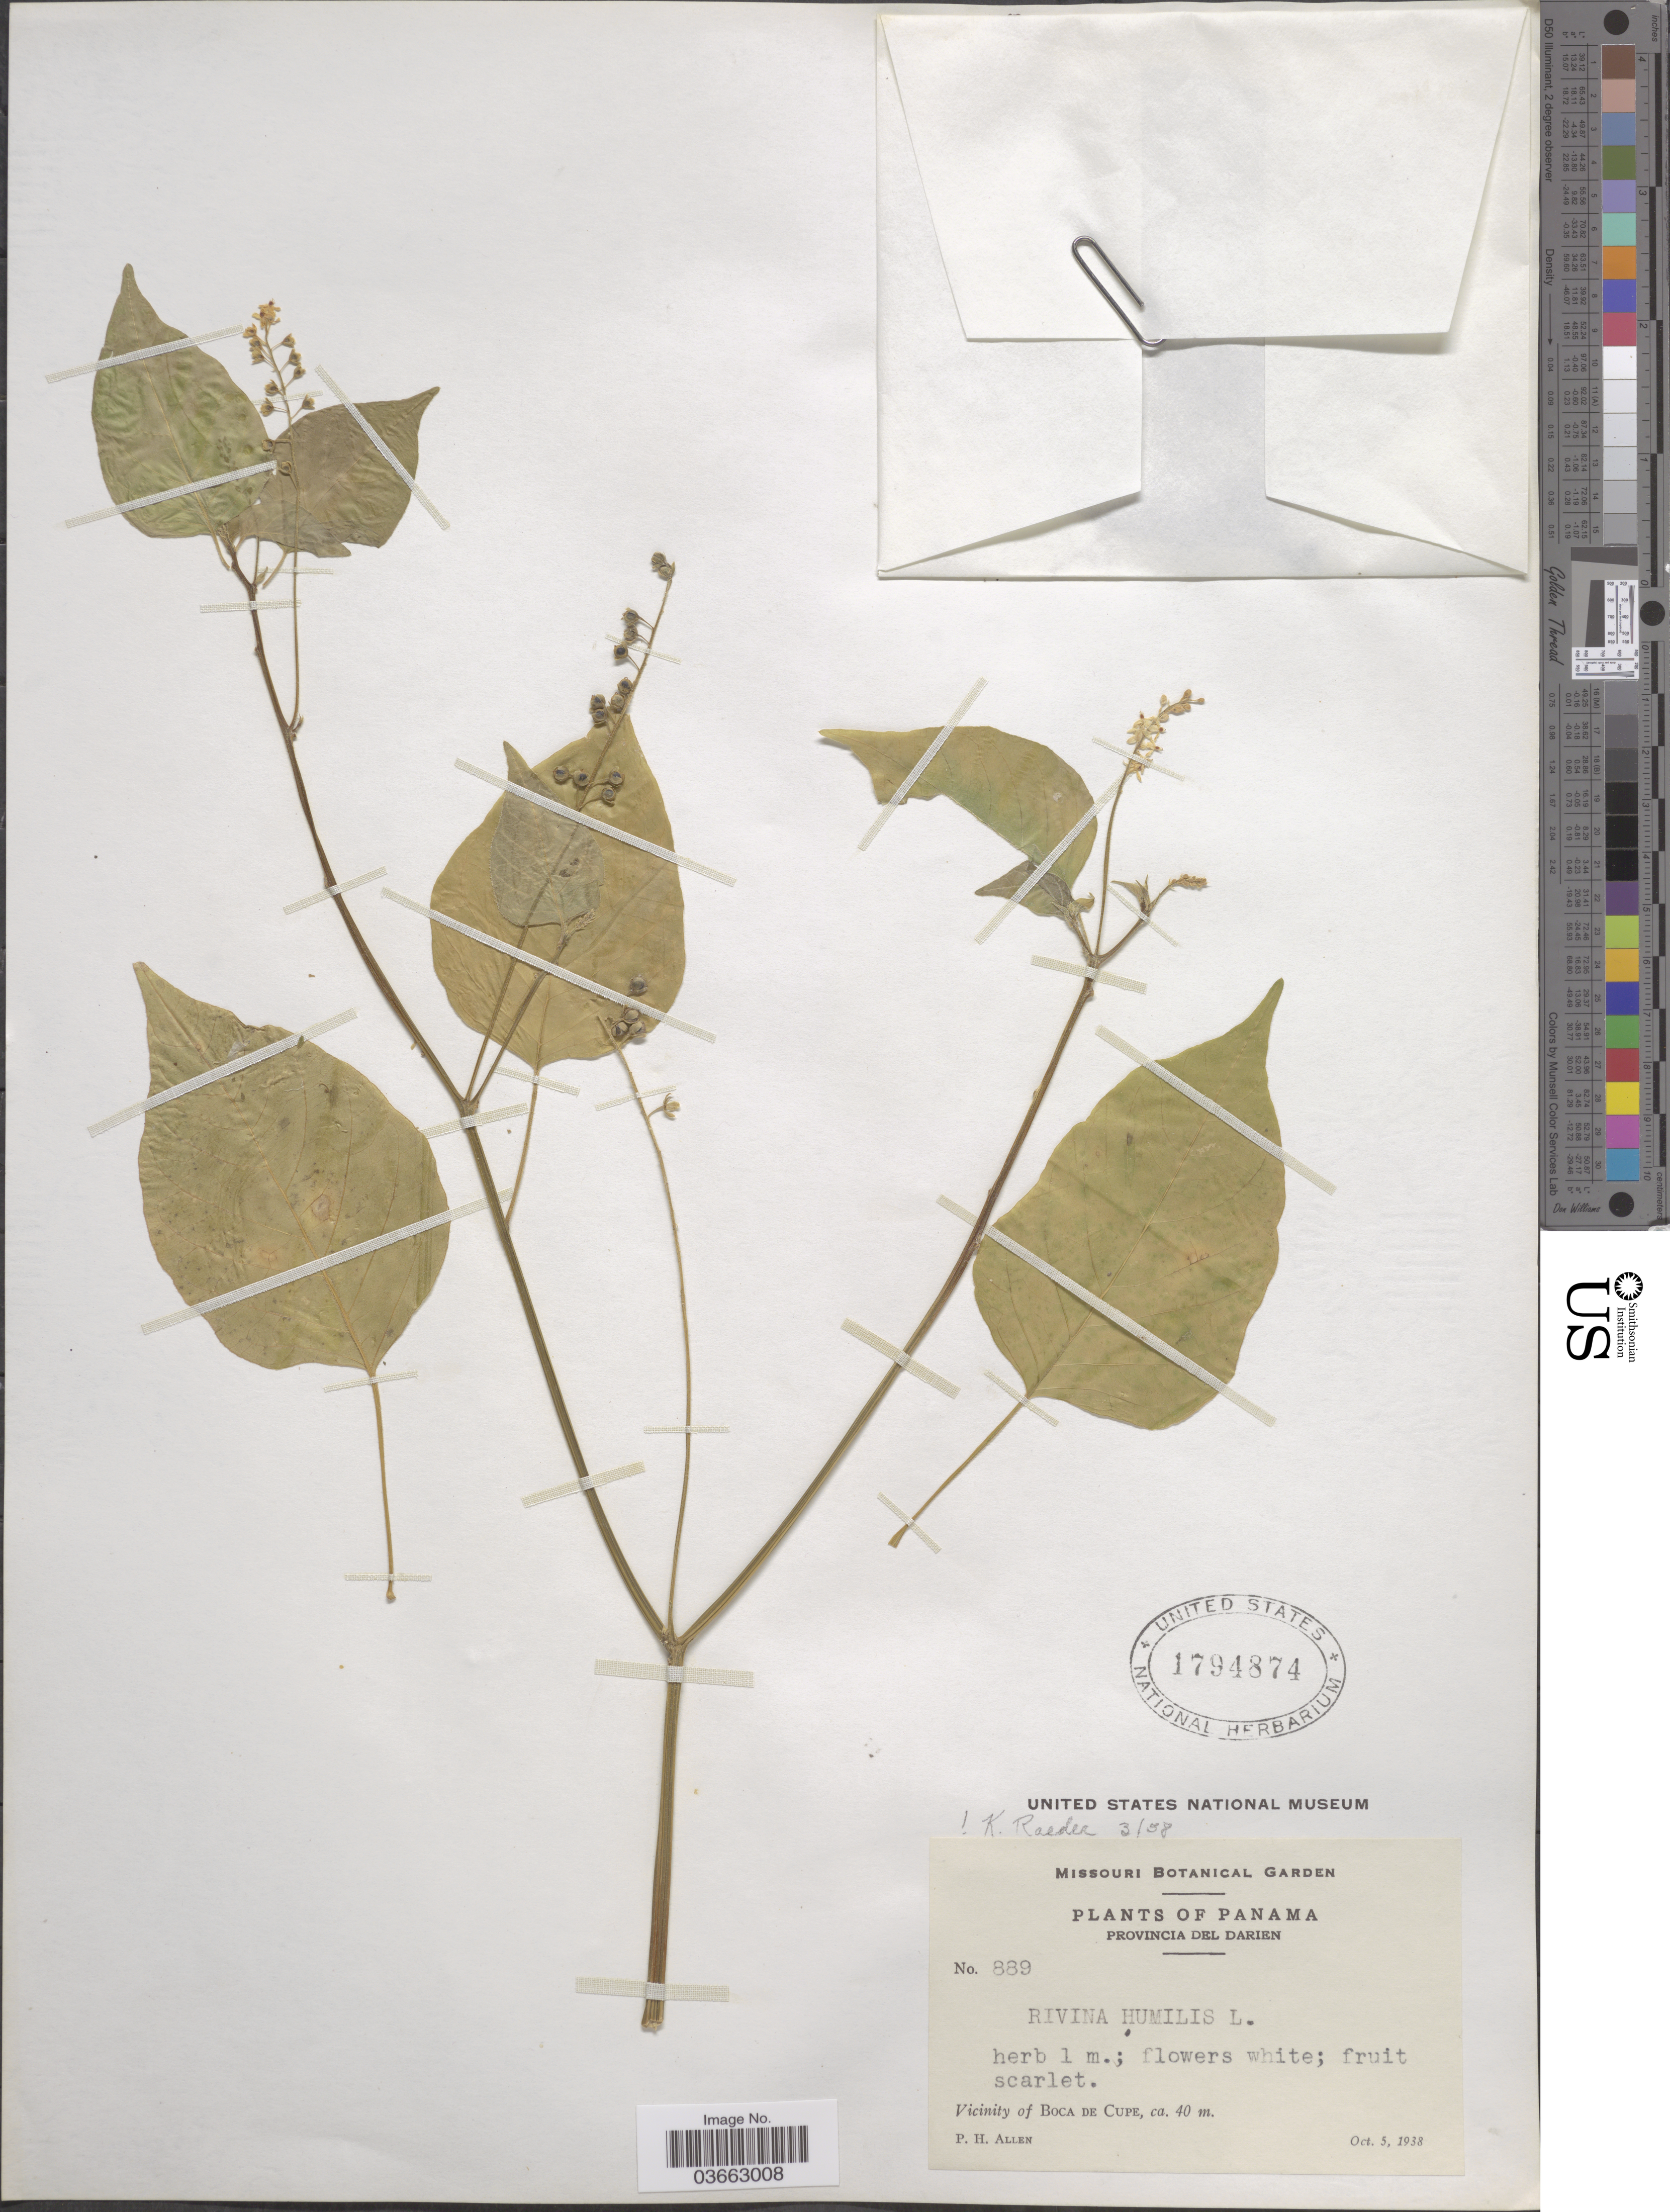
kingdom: Plantae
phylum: Tracheophyta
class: Magnoliopsida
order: Caryophyllales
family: Phytolaccaceae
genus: Rivina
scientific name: Rivina humilis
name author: L.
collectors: P. H. Allen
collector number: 889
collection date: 1938-10-05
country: Panama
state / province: Darién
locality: Vicinity of Boca de Cupe.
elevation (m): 40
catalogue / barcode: US 1794874